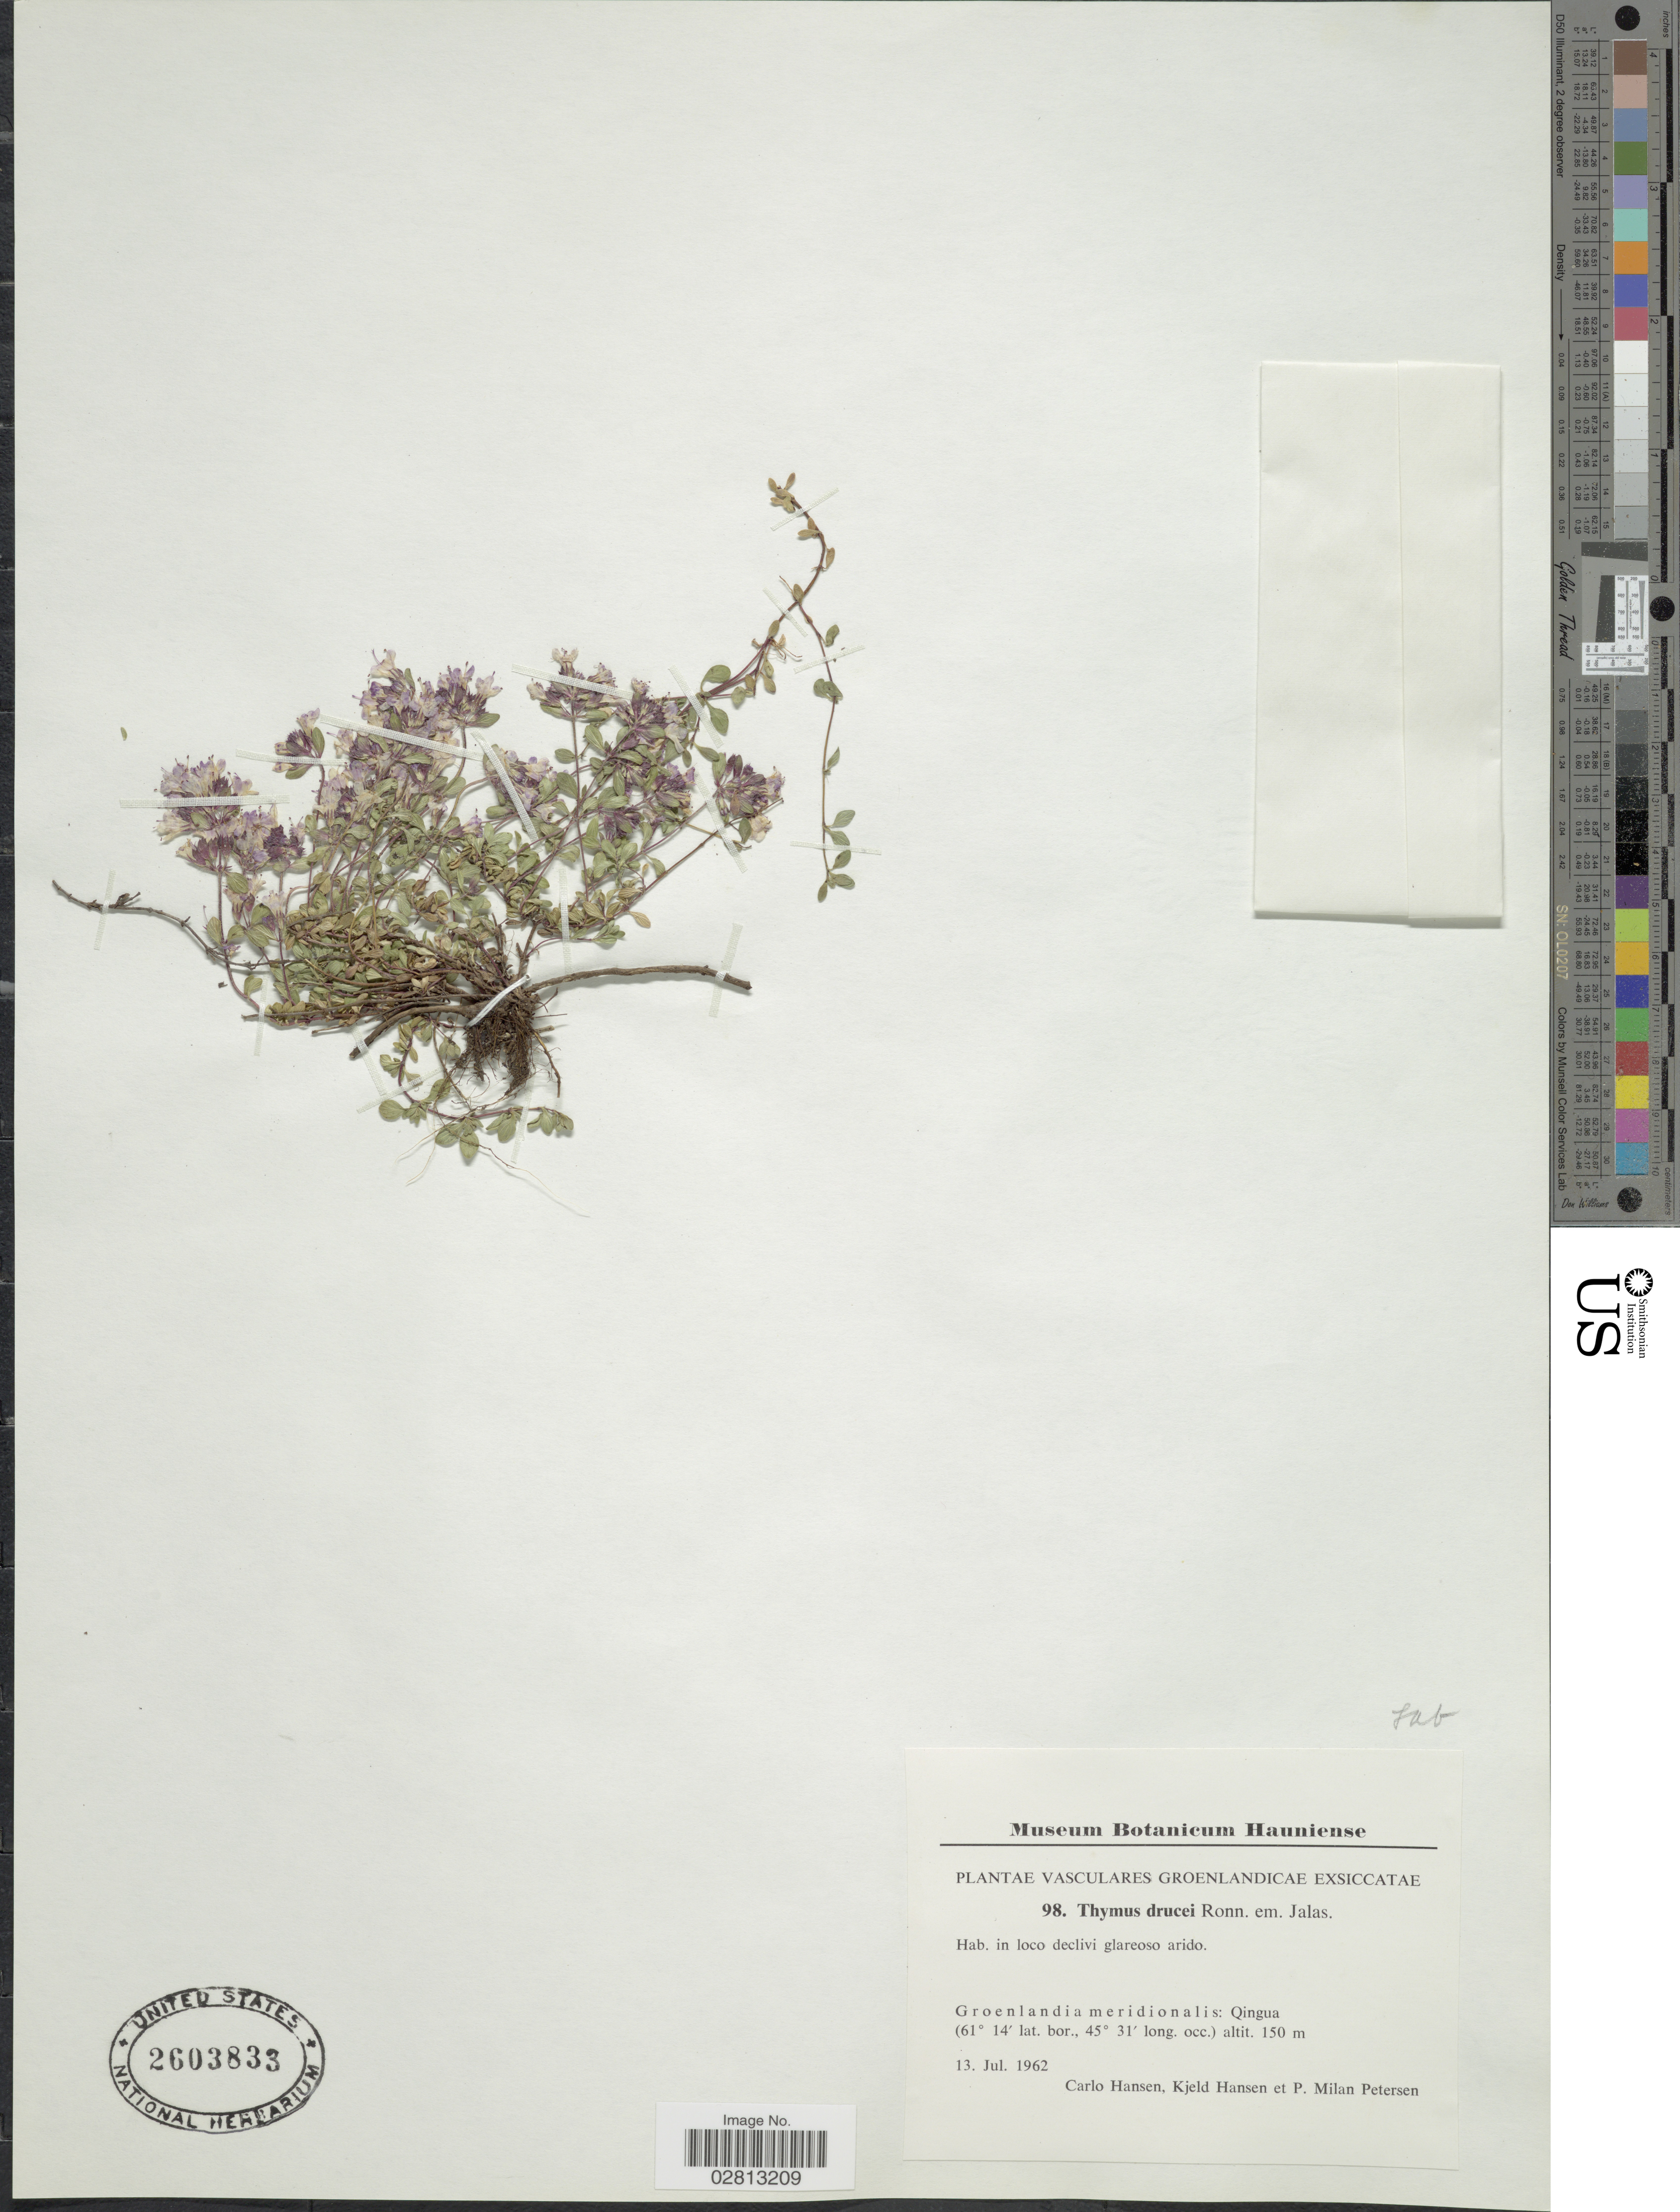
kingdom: Plantae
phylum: Tracheophyta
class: Magnoliopsida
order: Lamiales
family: Lamiaceae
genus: Thymus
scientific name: Thymus drucei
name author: Ronniger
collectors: C. Hansen, K. Hansen & P. Petersen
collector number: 98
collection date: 1962-07-13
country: Greenland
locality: Groenlandia meridionalis: Qingua.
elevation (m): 150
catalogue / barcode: US 2603833